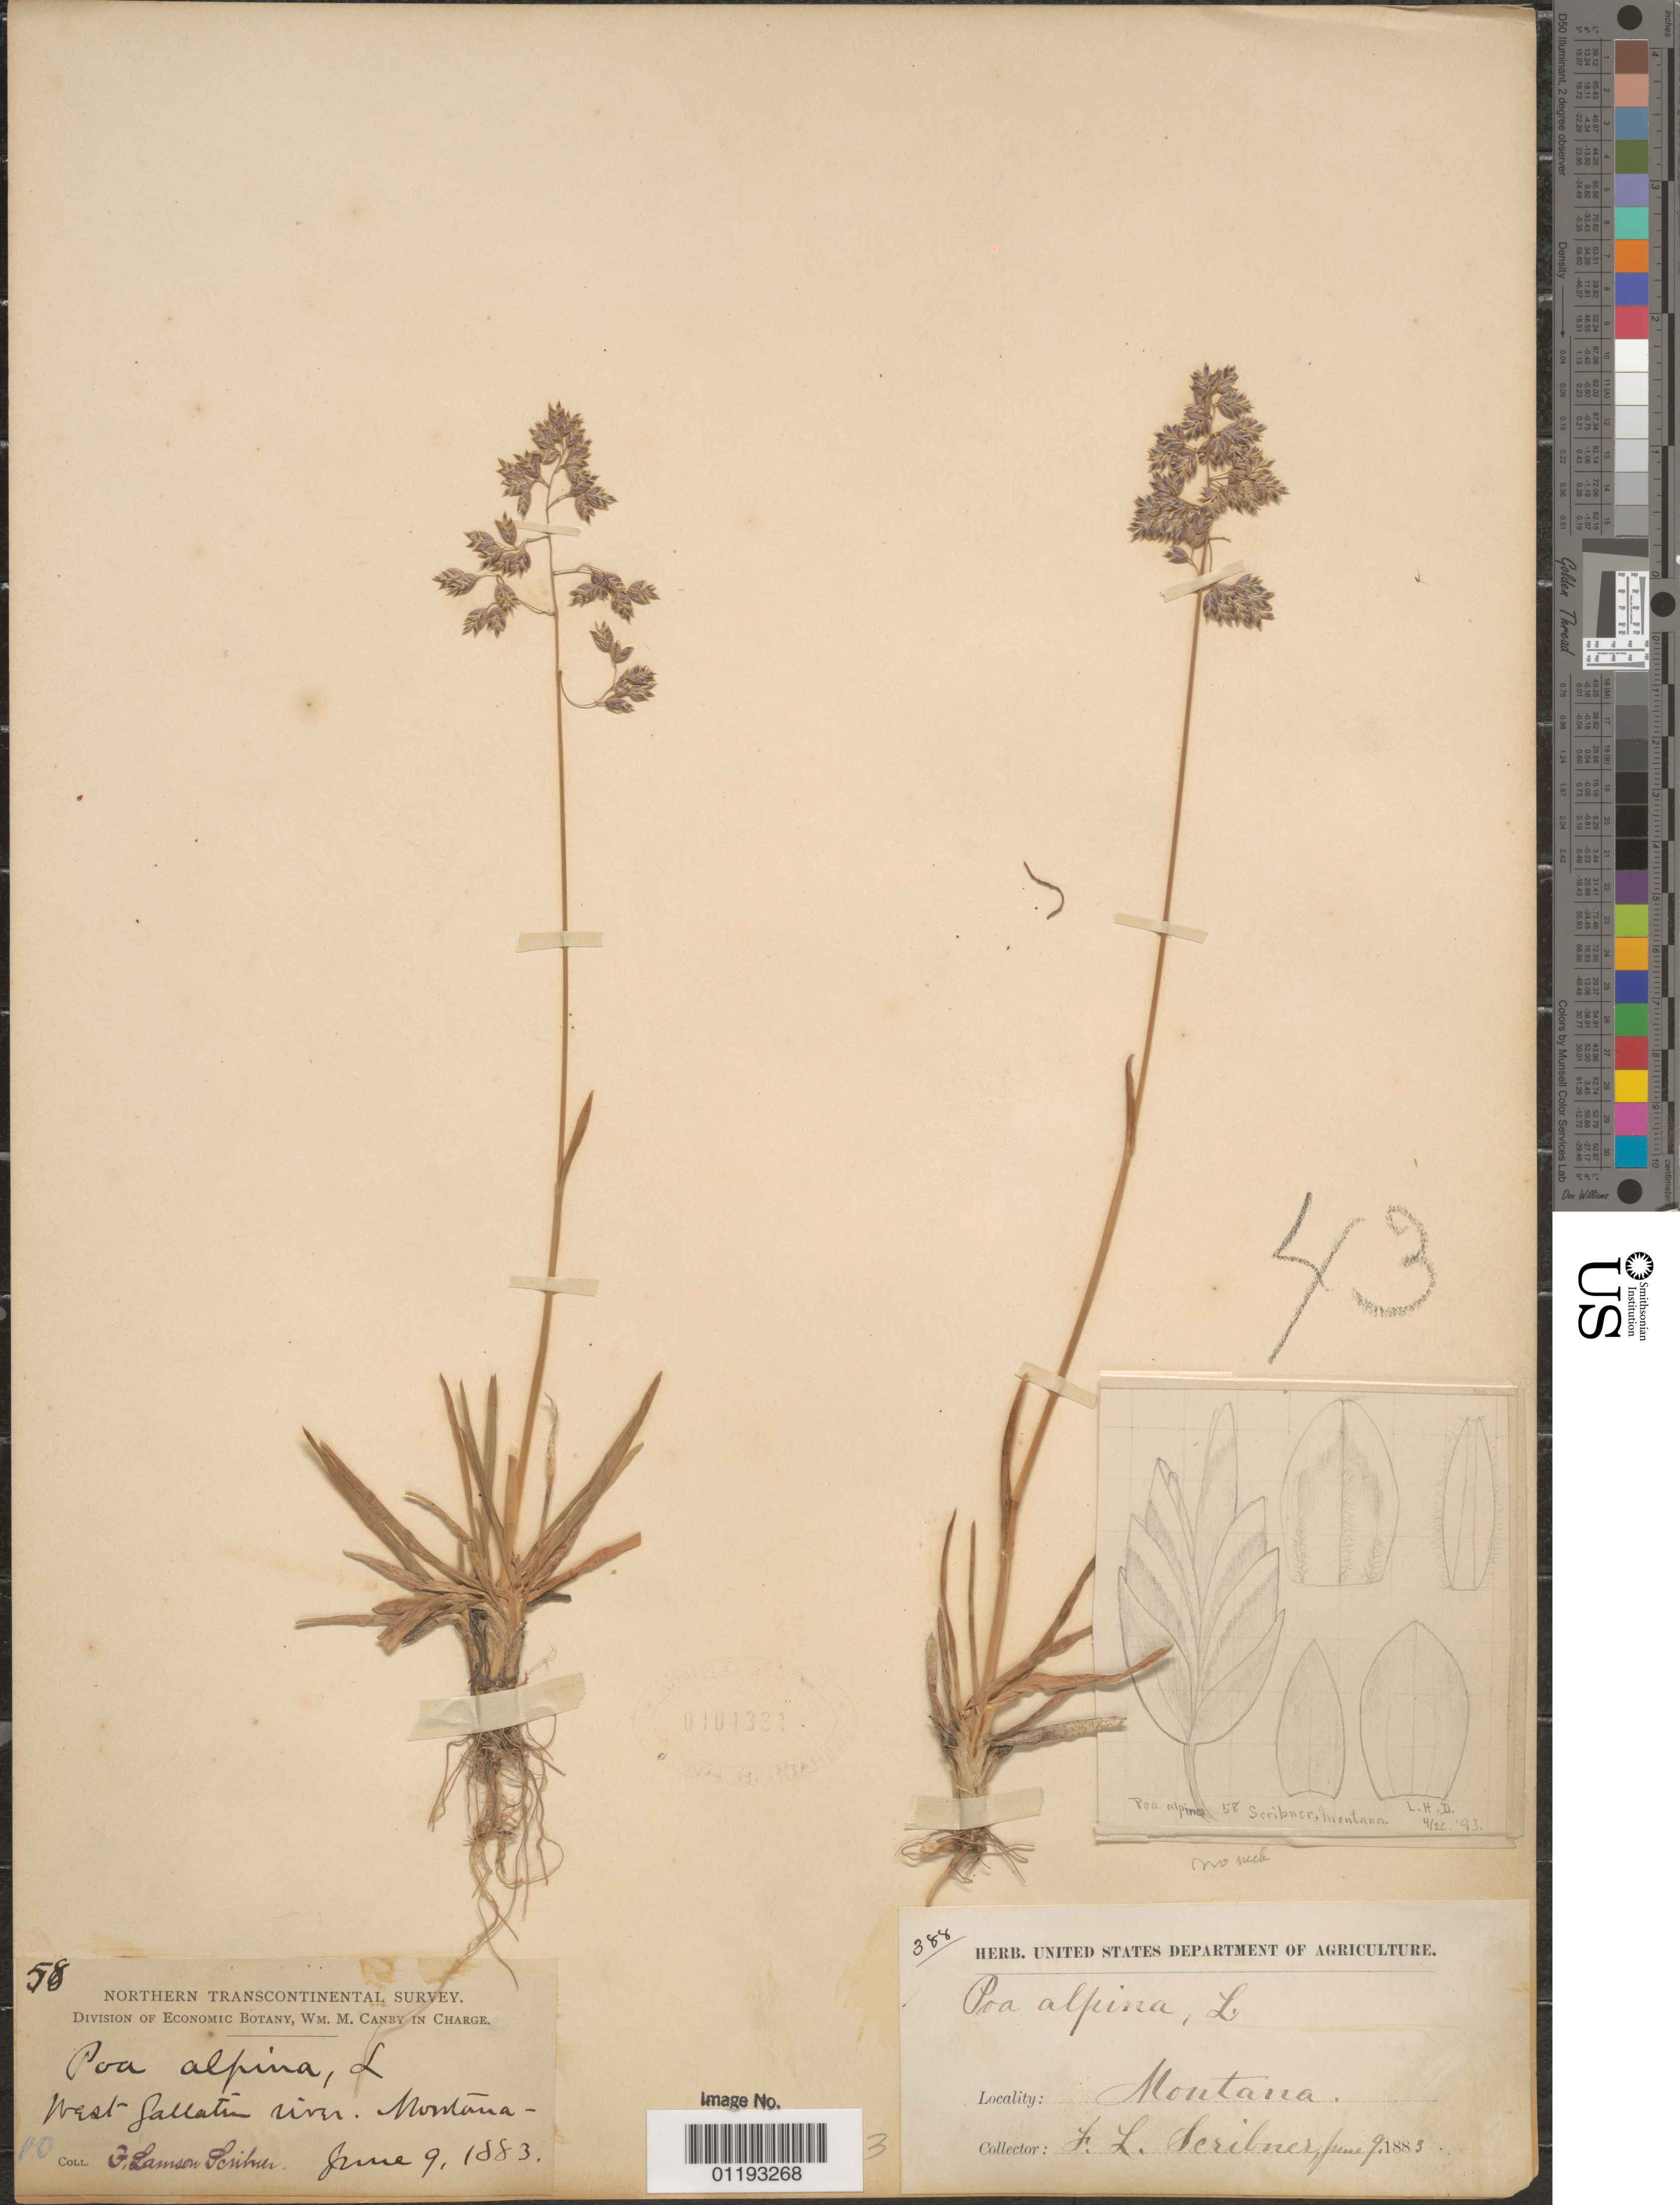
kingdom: Plantae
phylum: Tracheophyta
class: Liliopsida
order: Poales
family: Poaceae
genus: Poa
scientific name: Poa alpina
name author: L.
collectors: F. L. Scribner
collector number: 58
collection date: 1883-06-09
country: United States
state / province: Montana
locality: West Gallatin River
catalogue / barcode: US 101331